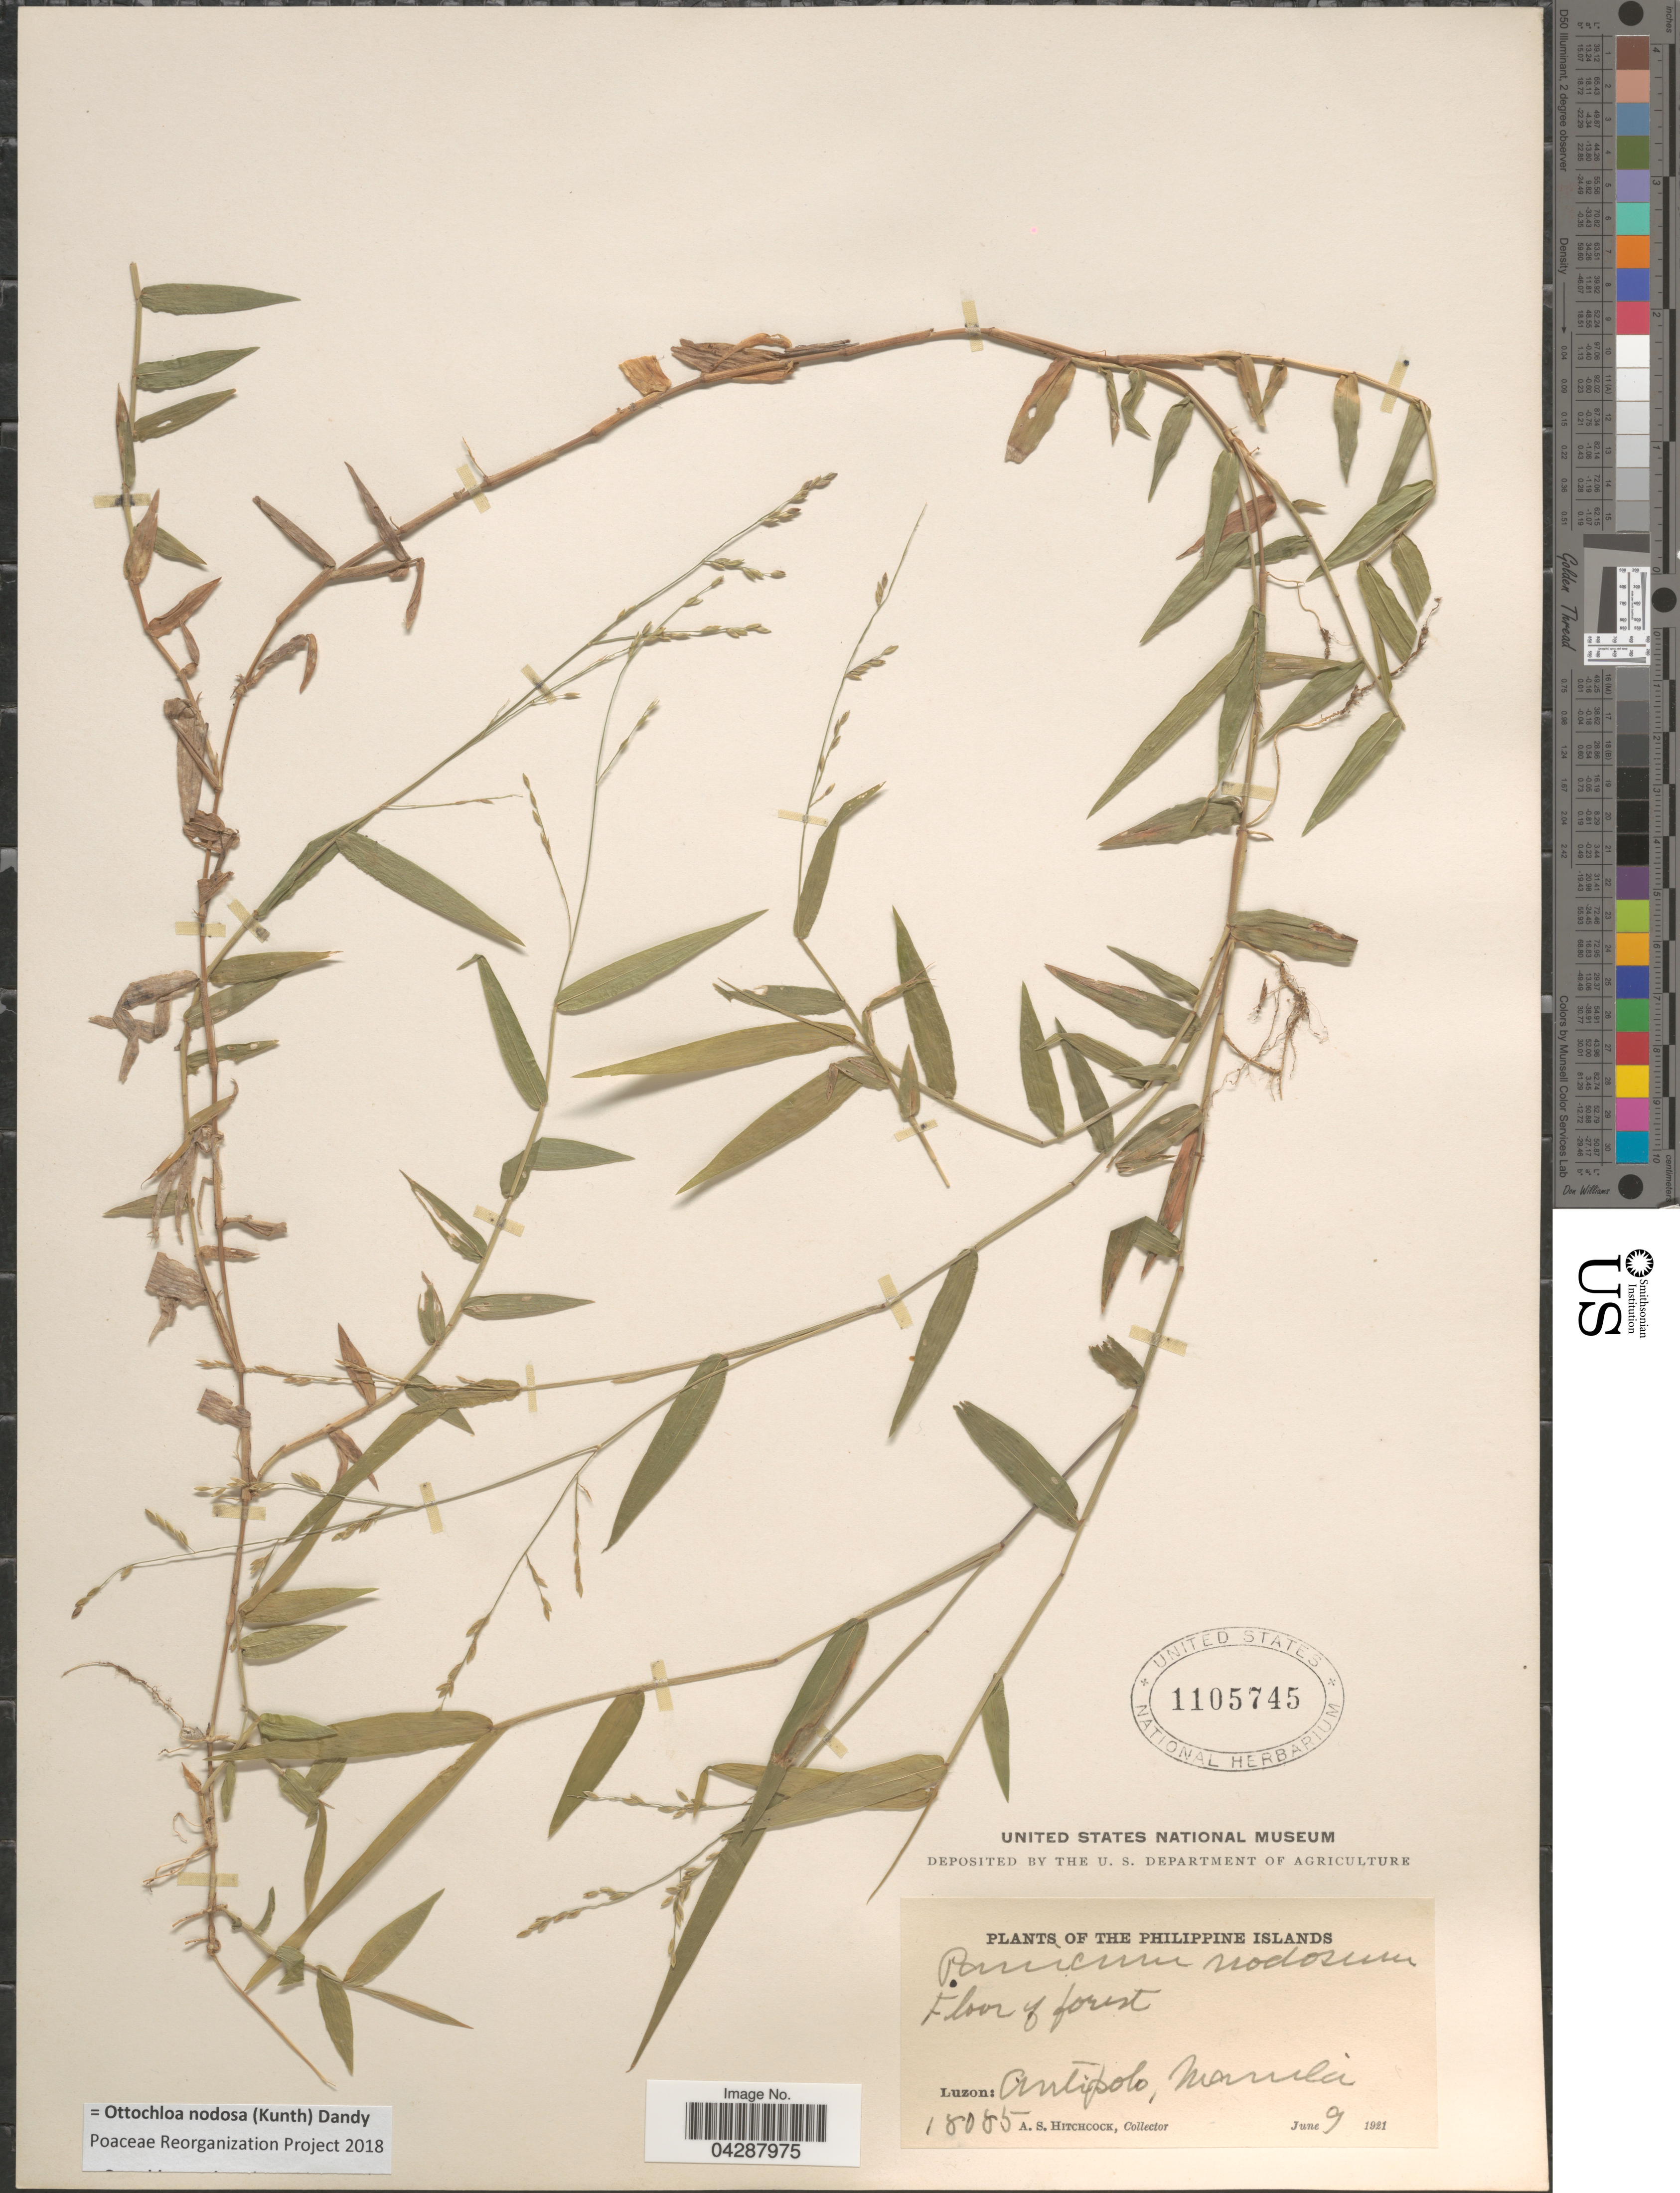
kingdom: Plantae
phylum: Tracheophyta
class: Liliopsida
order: Poales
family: Poaceae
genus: Ottochloa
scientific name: Ottochloa nodosa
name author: (Kunth) Dandy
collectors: A. S. Hitchcock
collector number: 18085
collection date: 1921-06-09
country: Philippines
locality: The Philippine Islands. Floor of forest. Luzon: Antipolo, Manila.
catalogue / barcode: US 1105745